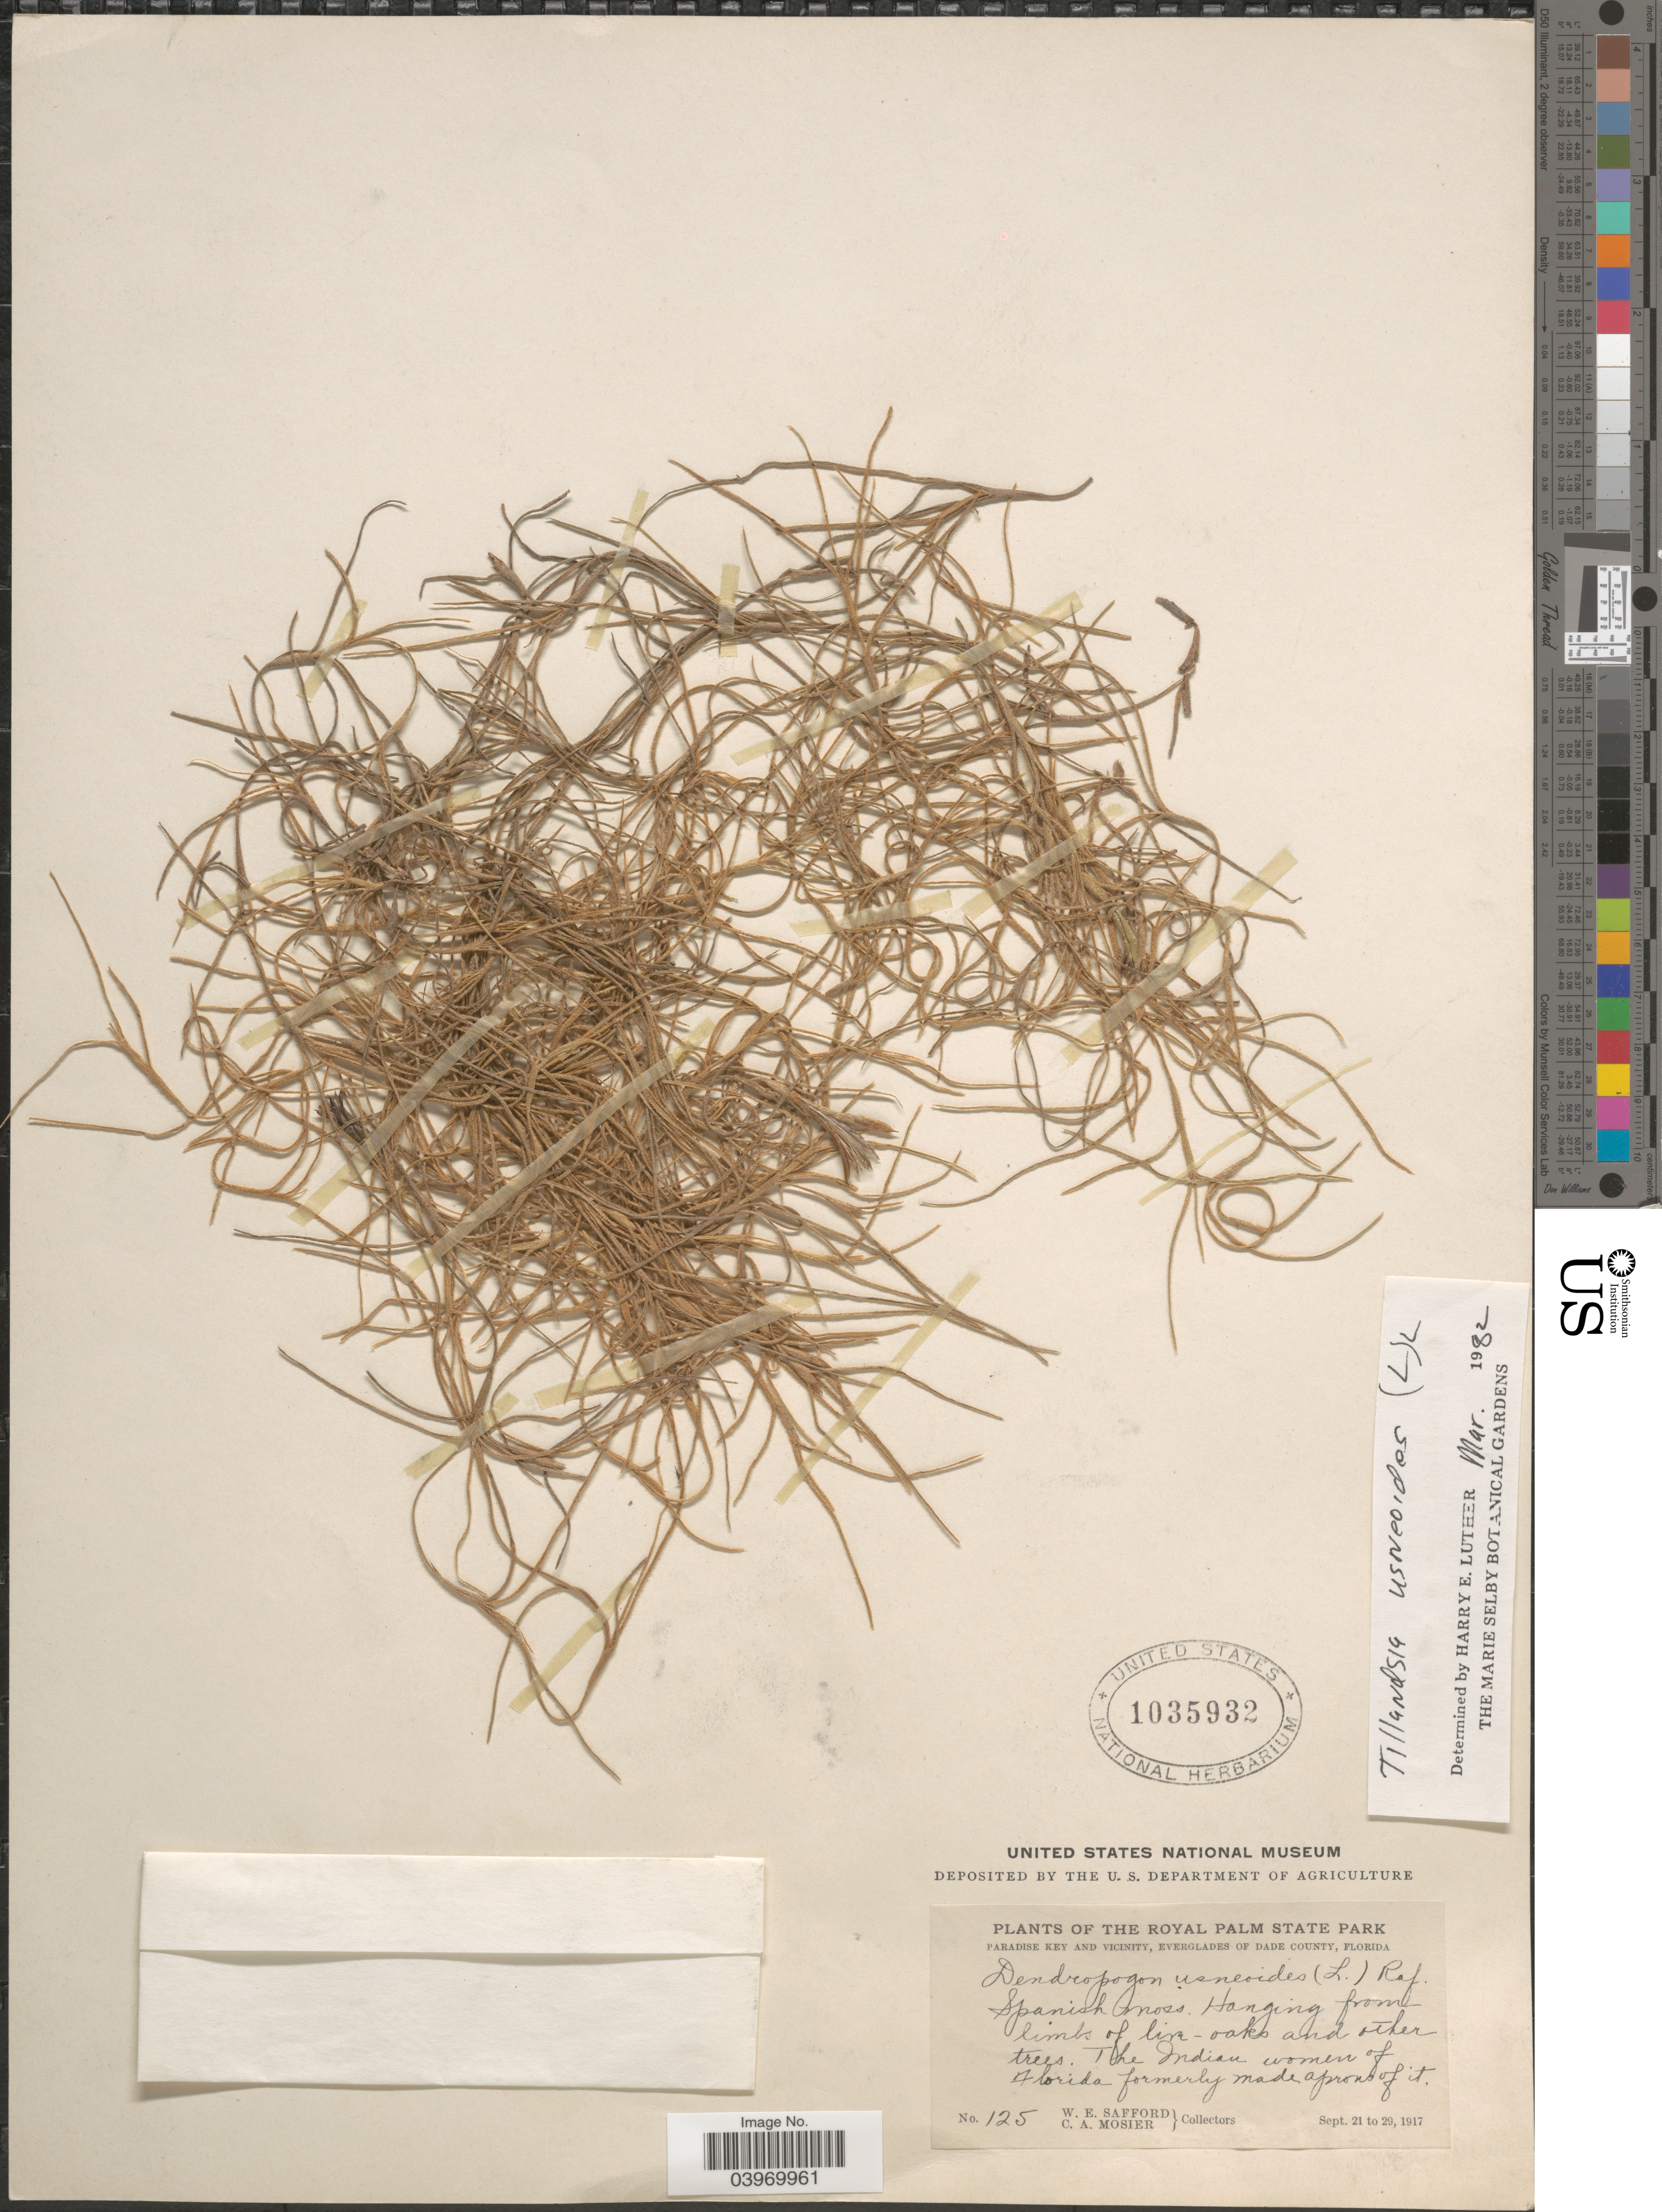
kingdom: Plantae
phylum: Tracheophyta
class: Liliopsida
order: Poales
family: Bromeliaceae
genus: Tillandsia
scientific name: Tillandsia usneoides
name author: (L.) L.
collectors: W. E. Safford & C. A. Mosier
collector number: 125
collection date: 1917-09-21/1917-09-29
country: United States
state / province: Florida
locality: The Royal Palm State Park. Paradise Key and vicinity, Everglades of Dade County.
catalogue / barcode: US 1035932